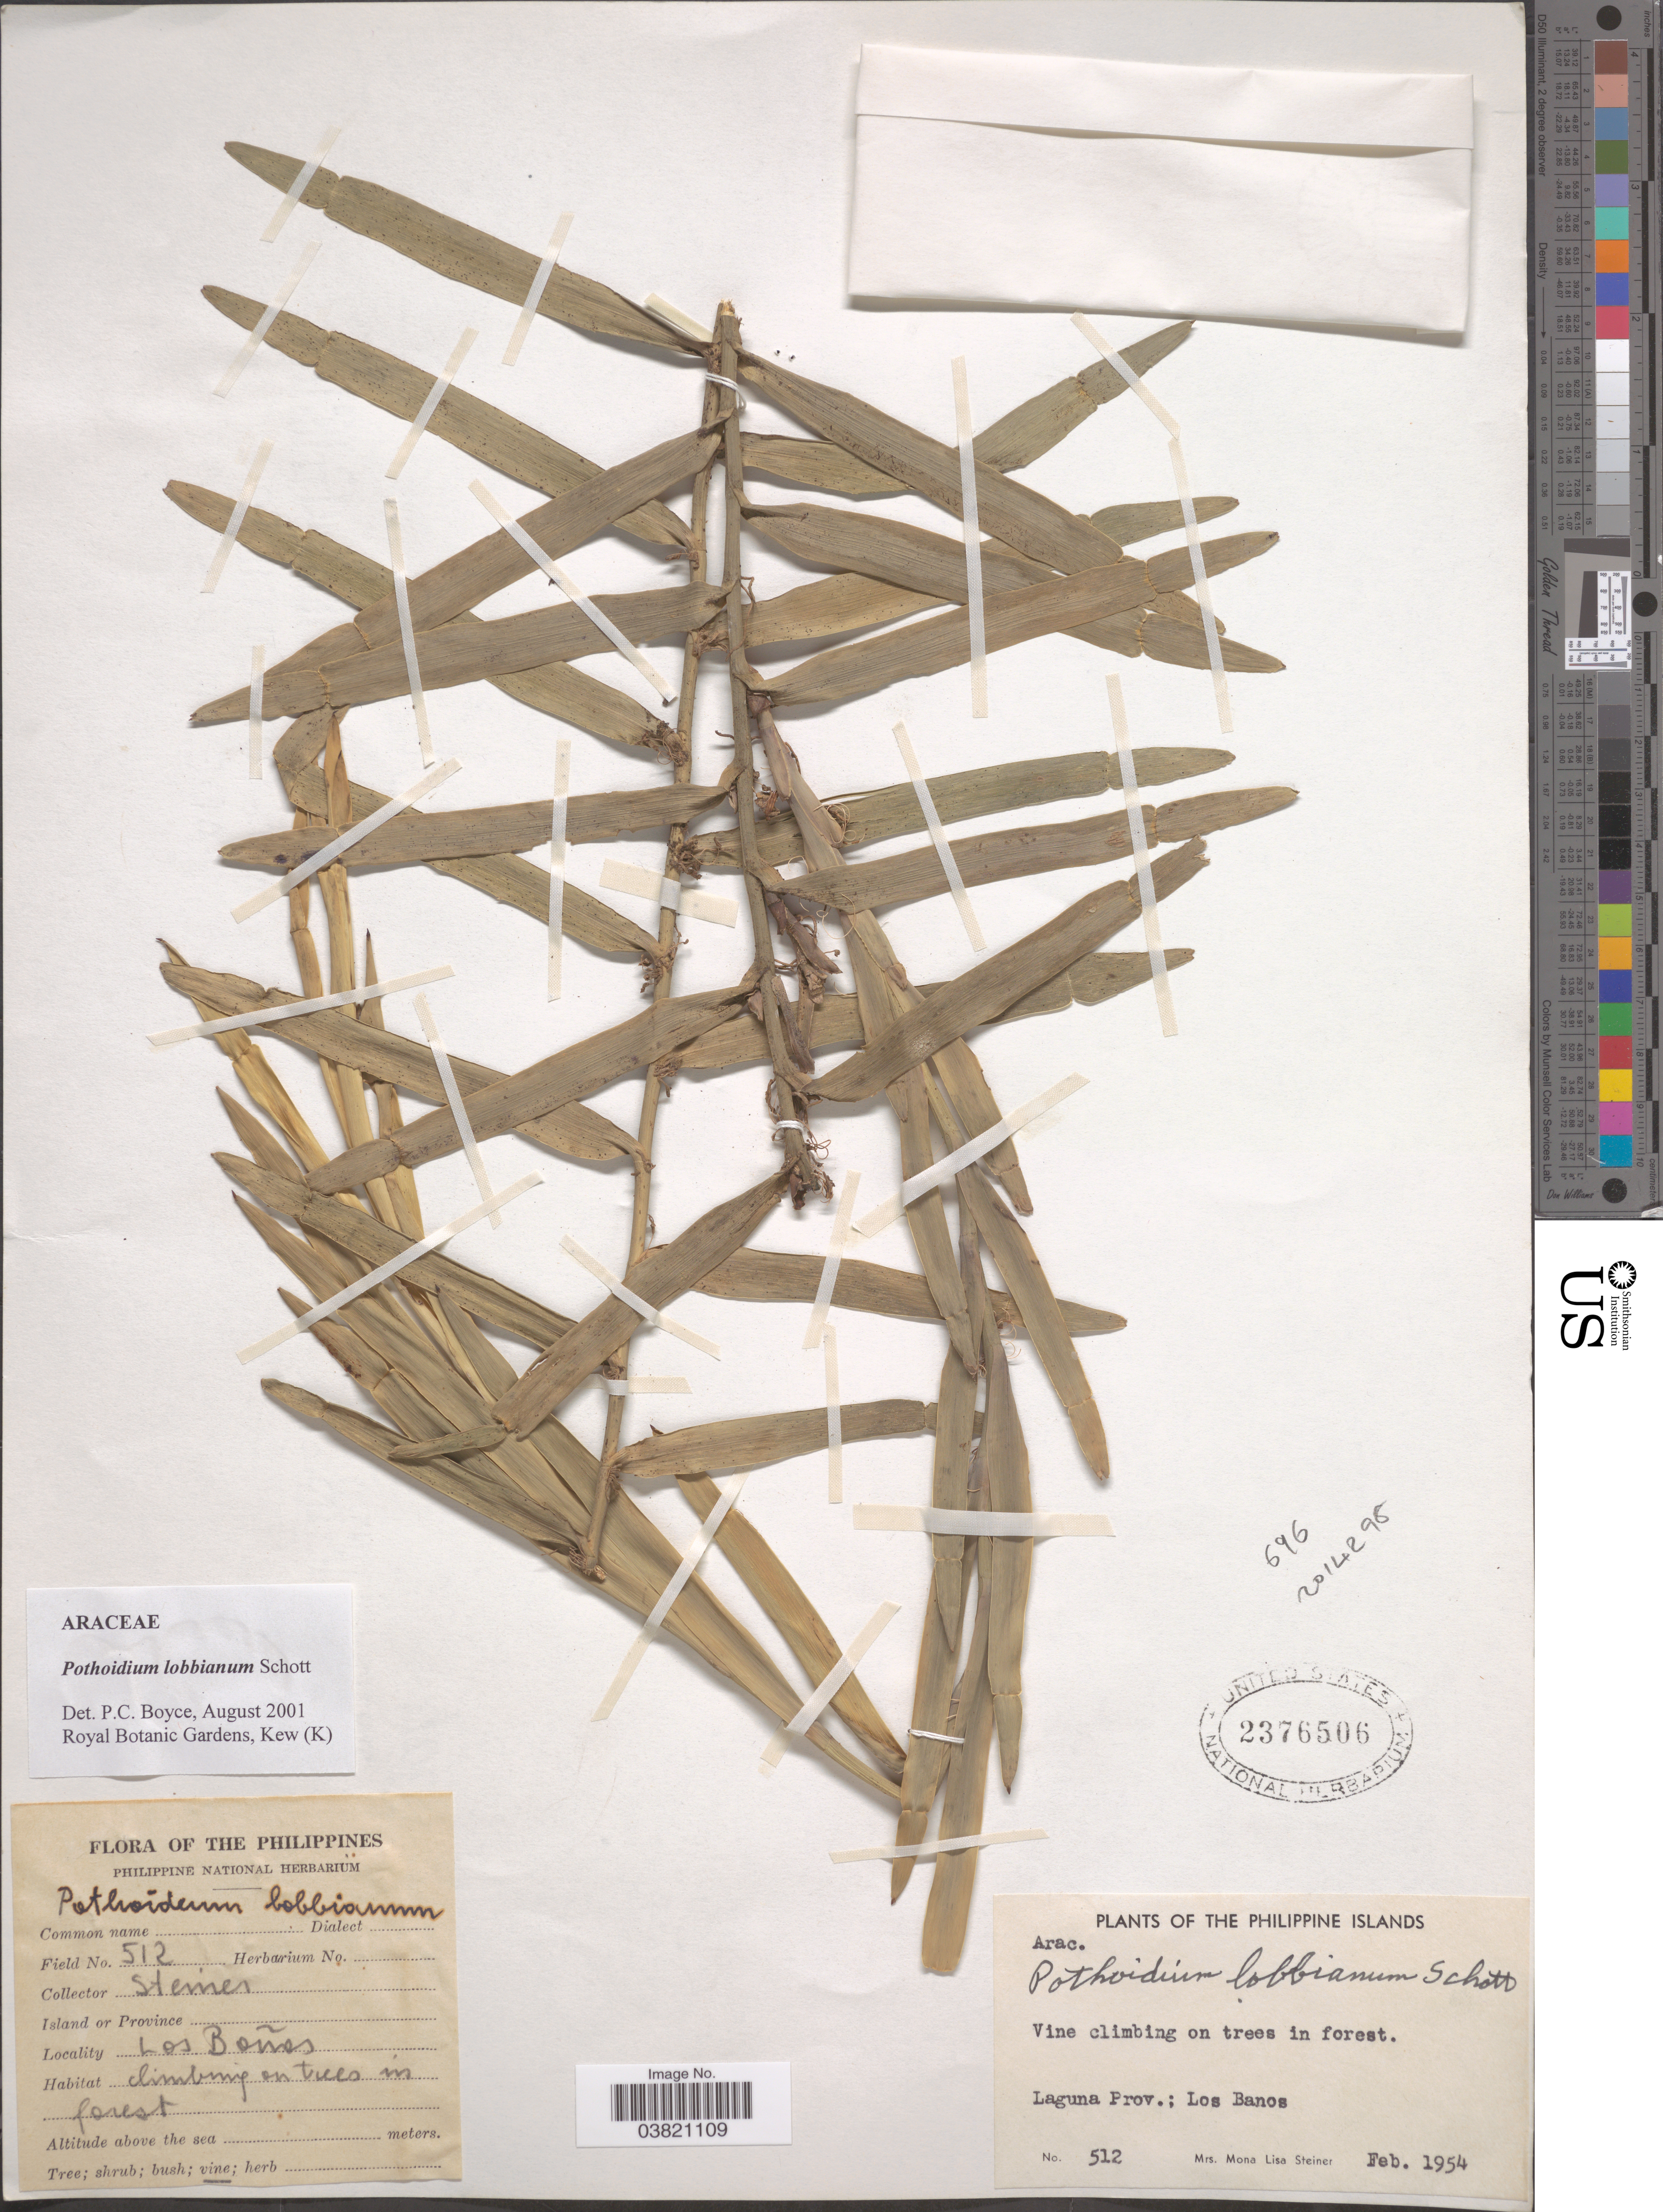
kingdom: Plantae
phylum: Tracheophyta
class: Liliopsida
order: Alismatales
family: Araceae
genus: Pothoidium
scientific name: Pothoidium lobbianum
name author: Schott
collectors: M. Steiner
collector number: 512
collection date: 1954-02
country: Philippines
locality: Los Baños. Laguna Prov.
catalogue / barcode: US 2376506